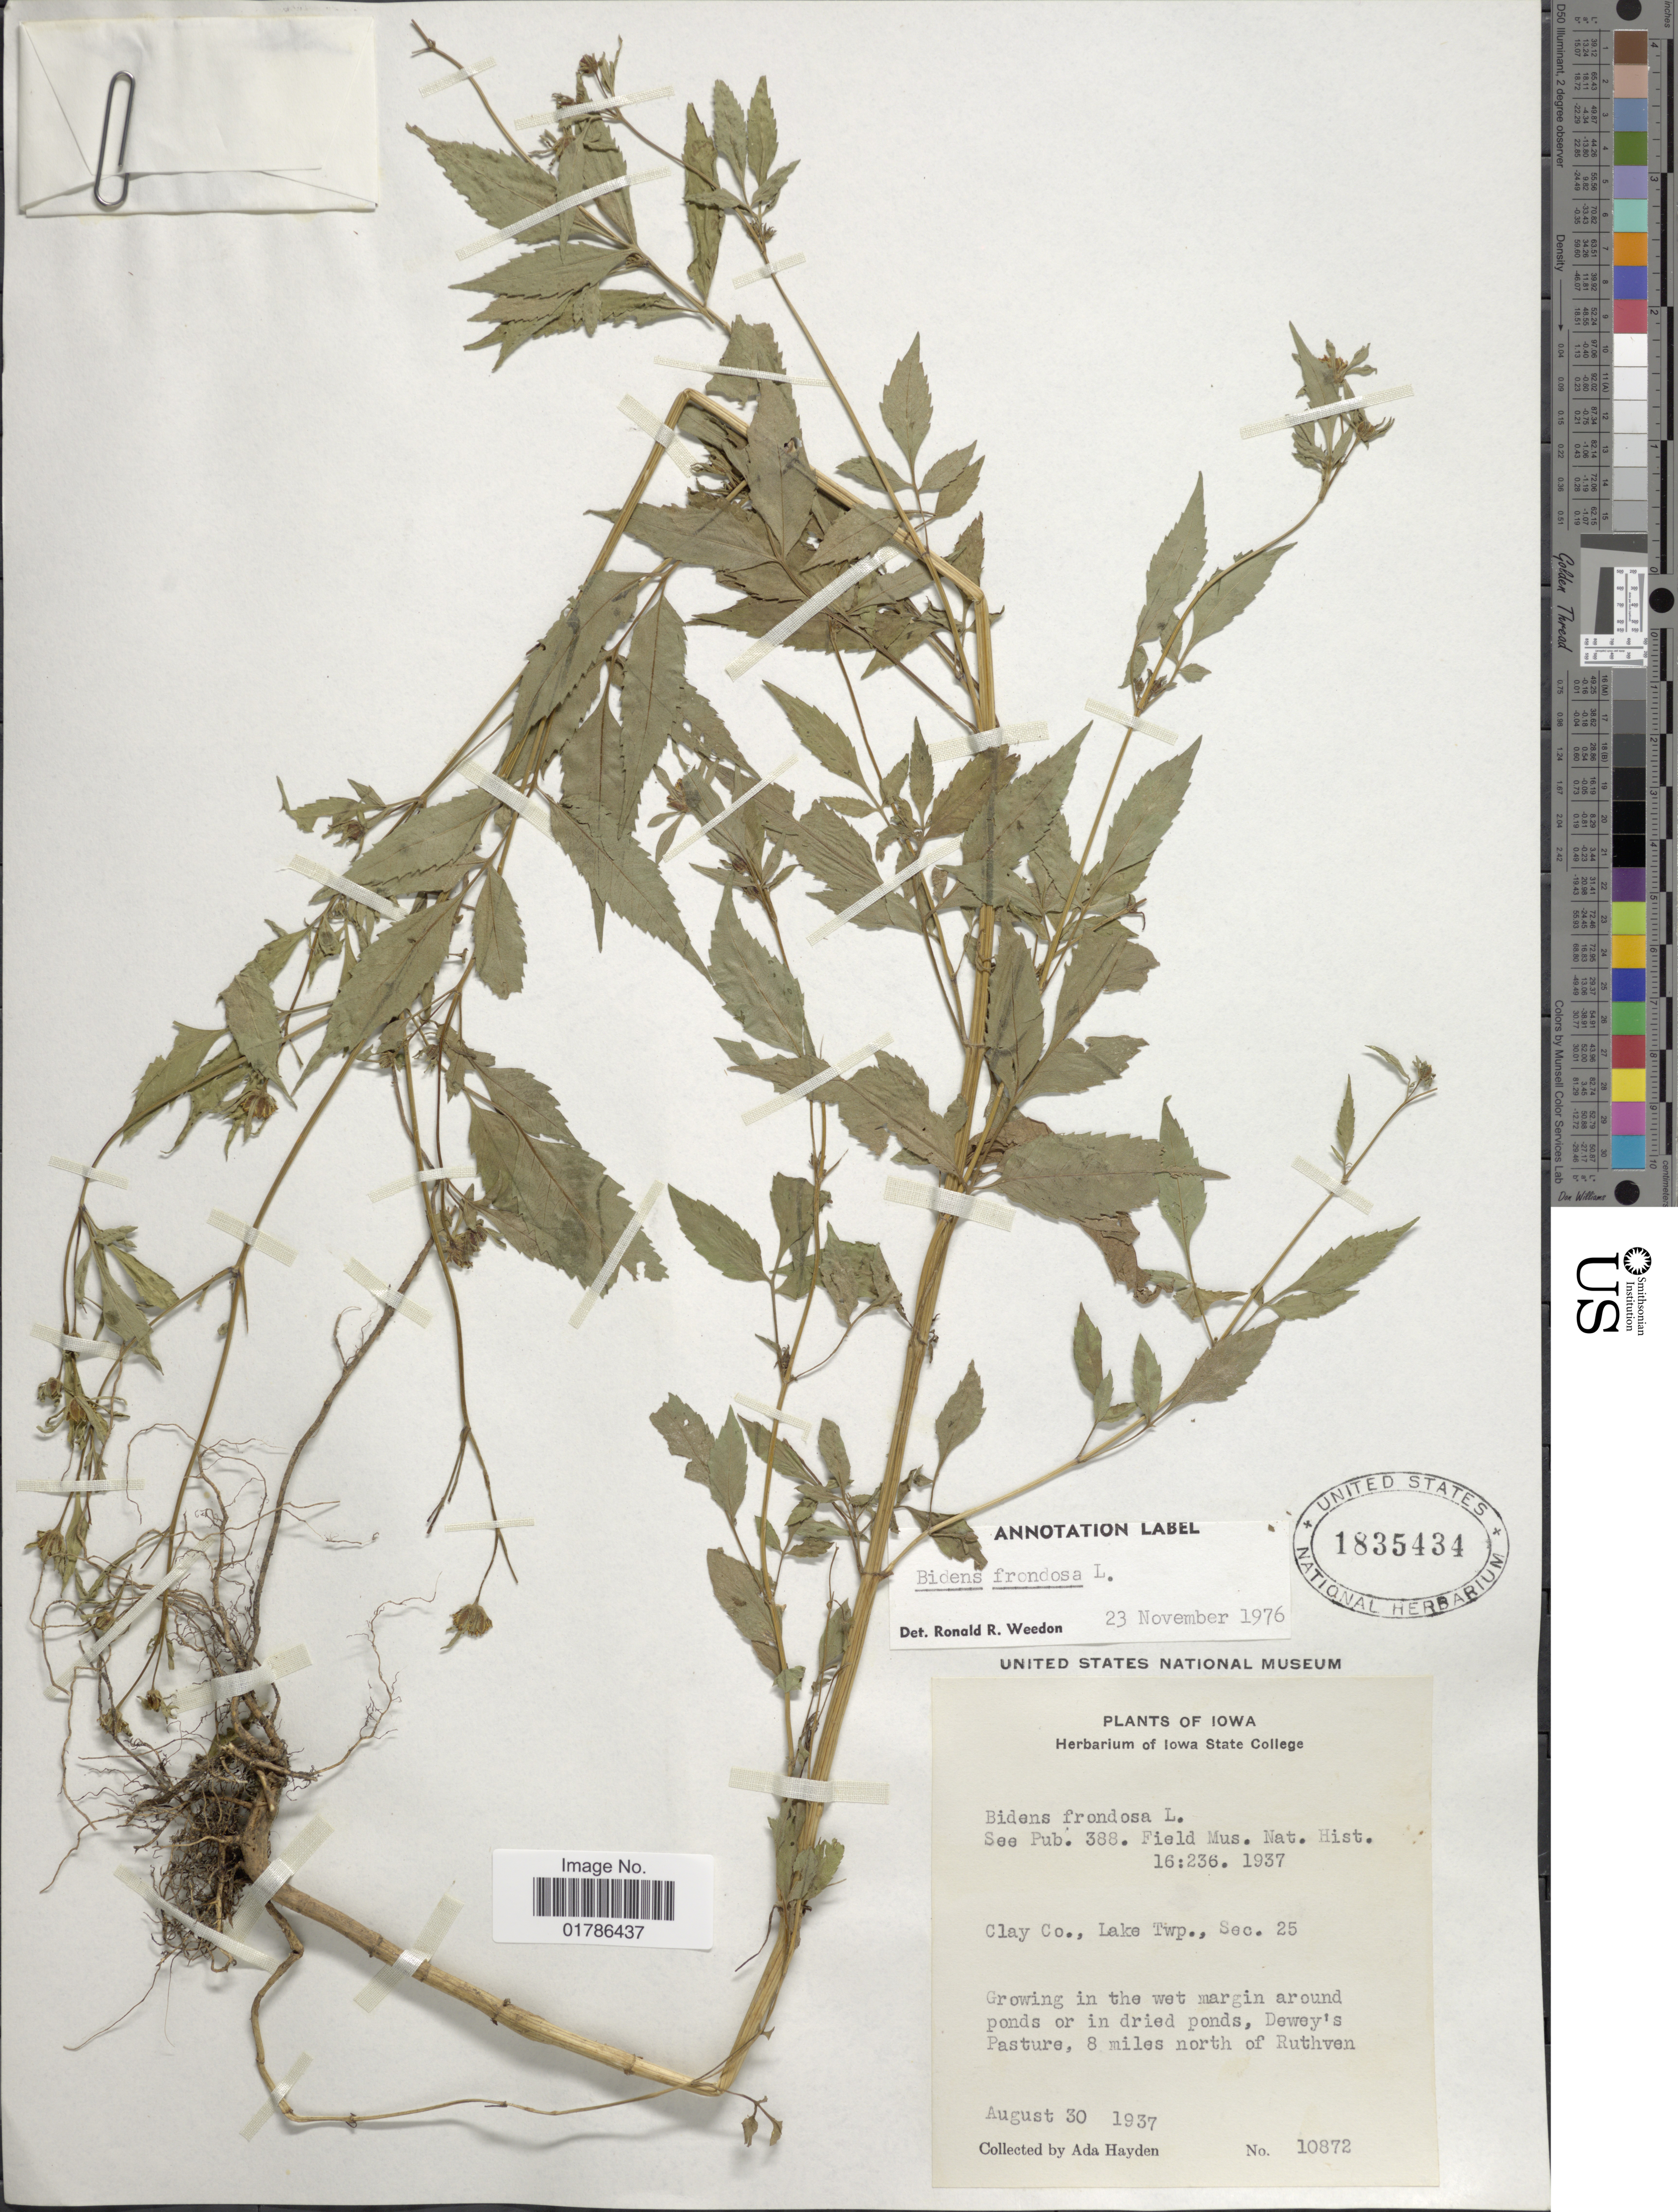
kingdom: Plantae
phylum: Tracheophyta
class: Magnoliopsida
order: Asterales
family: Asteraceae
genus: Bidens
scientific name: Bidens frondosa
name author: L.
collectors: Ada Hayden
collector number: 10872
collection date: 1937-08-30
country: United States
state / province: Iowa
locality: Clay Co., Lake Twp., Sec. 25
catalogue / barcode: US 1835434